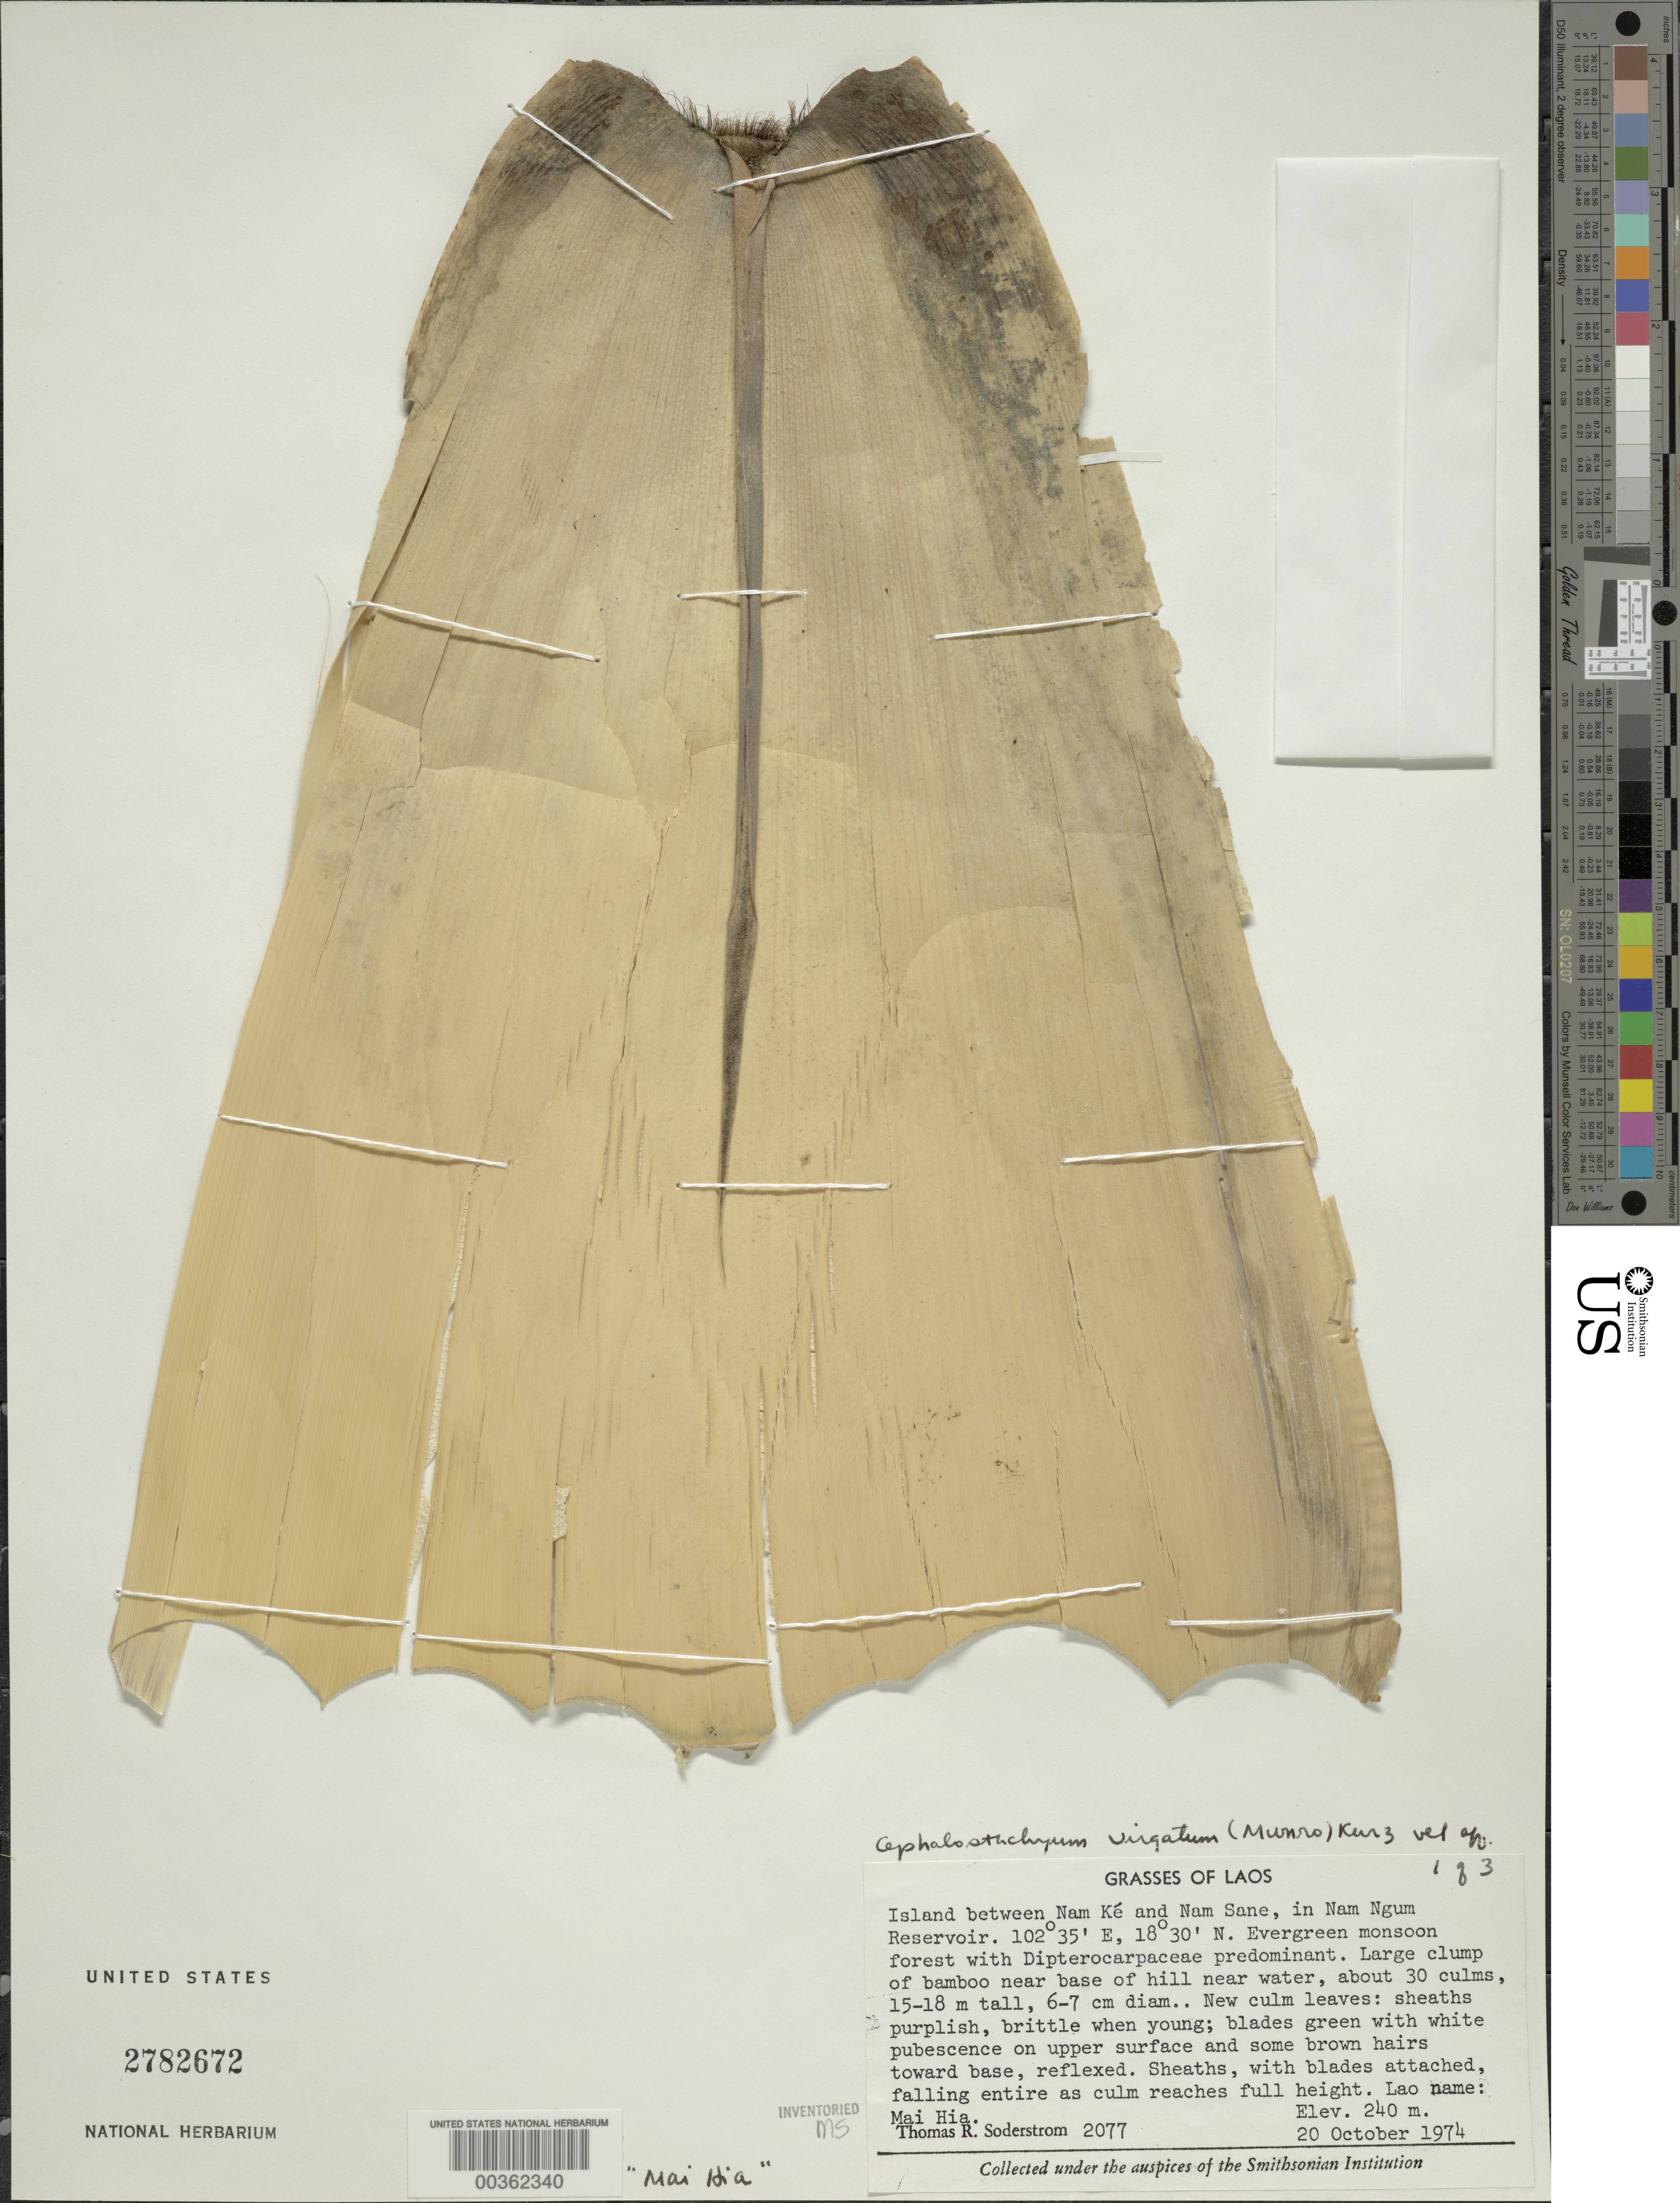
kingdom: Plantae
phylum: Tracheophyta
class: Liliopsida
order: Poales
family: Poaceae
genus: Cephalostachyum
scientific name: Cephalostachyum virgatum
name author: (Munro) Kurz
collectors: T. R. Soderstrom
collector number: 2077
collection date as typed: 20 Oct 1974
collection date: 1974-10-20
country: Laos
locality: Nam Ke, Nam Sane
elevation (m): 240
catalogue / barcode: US 2782672